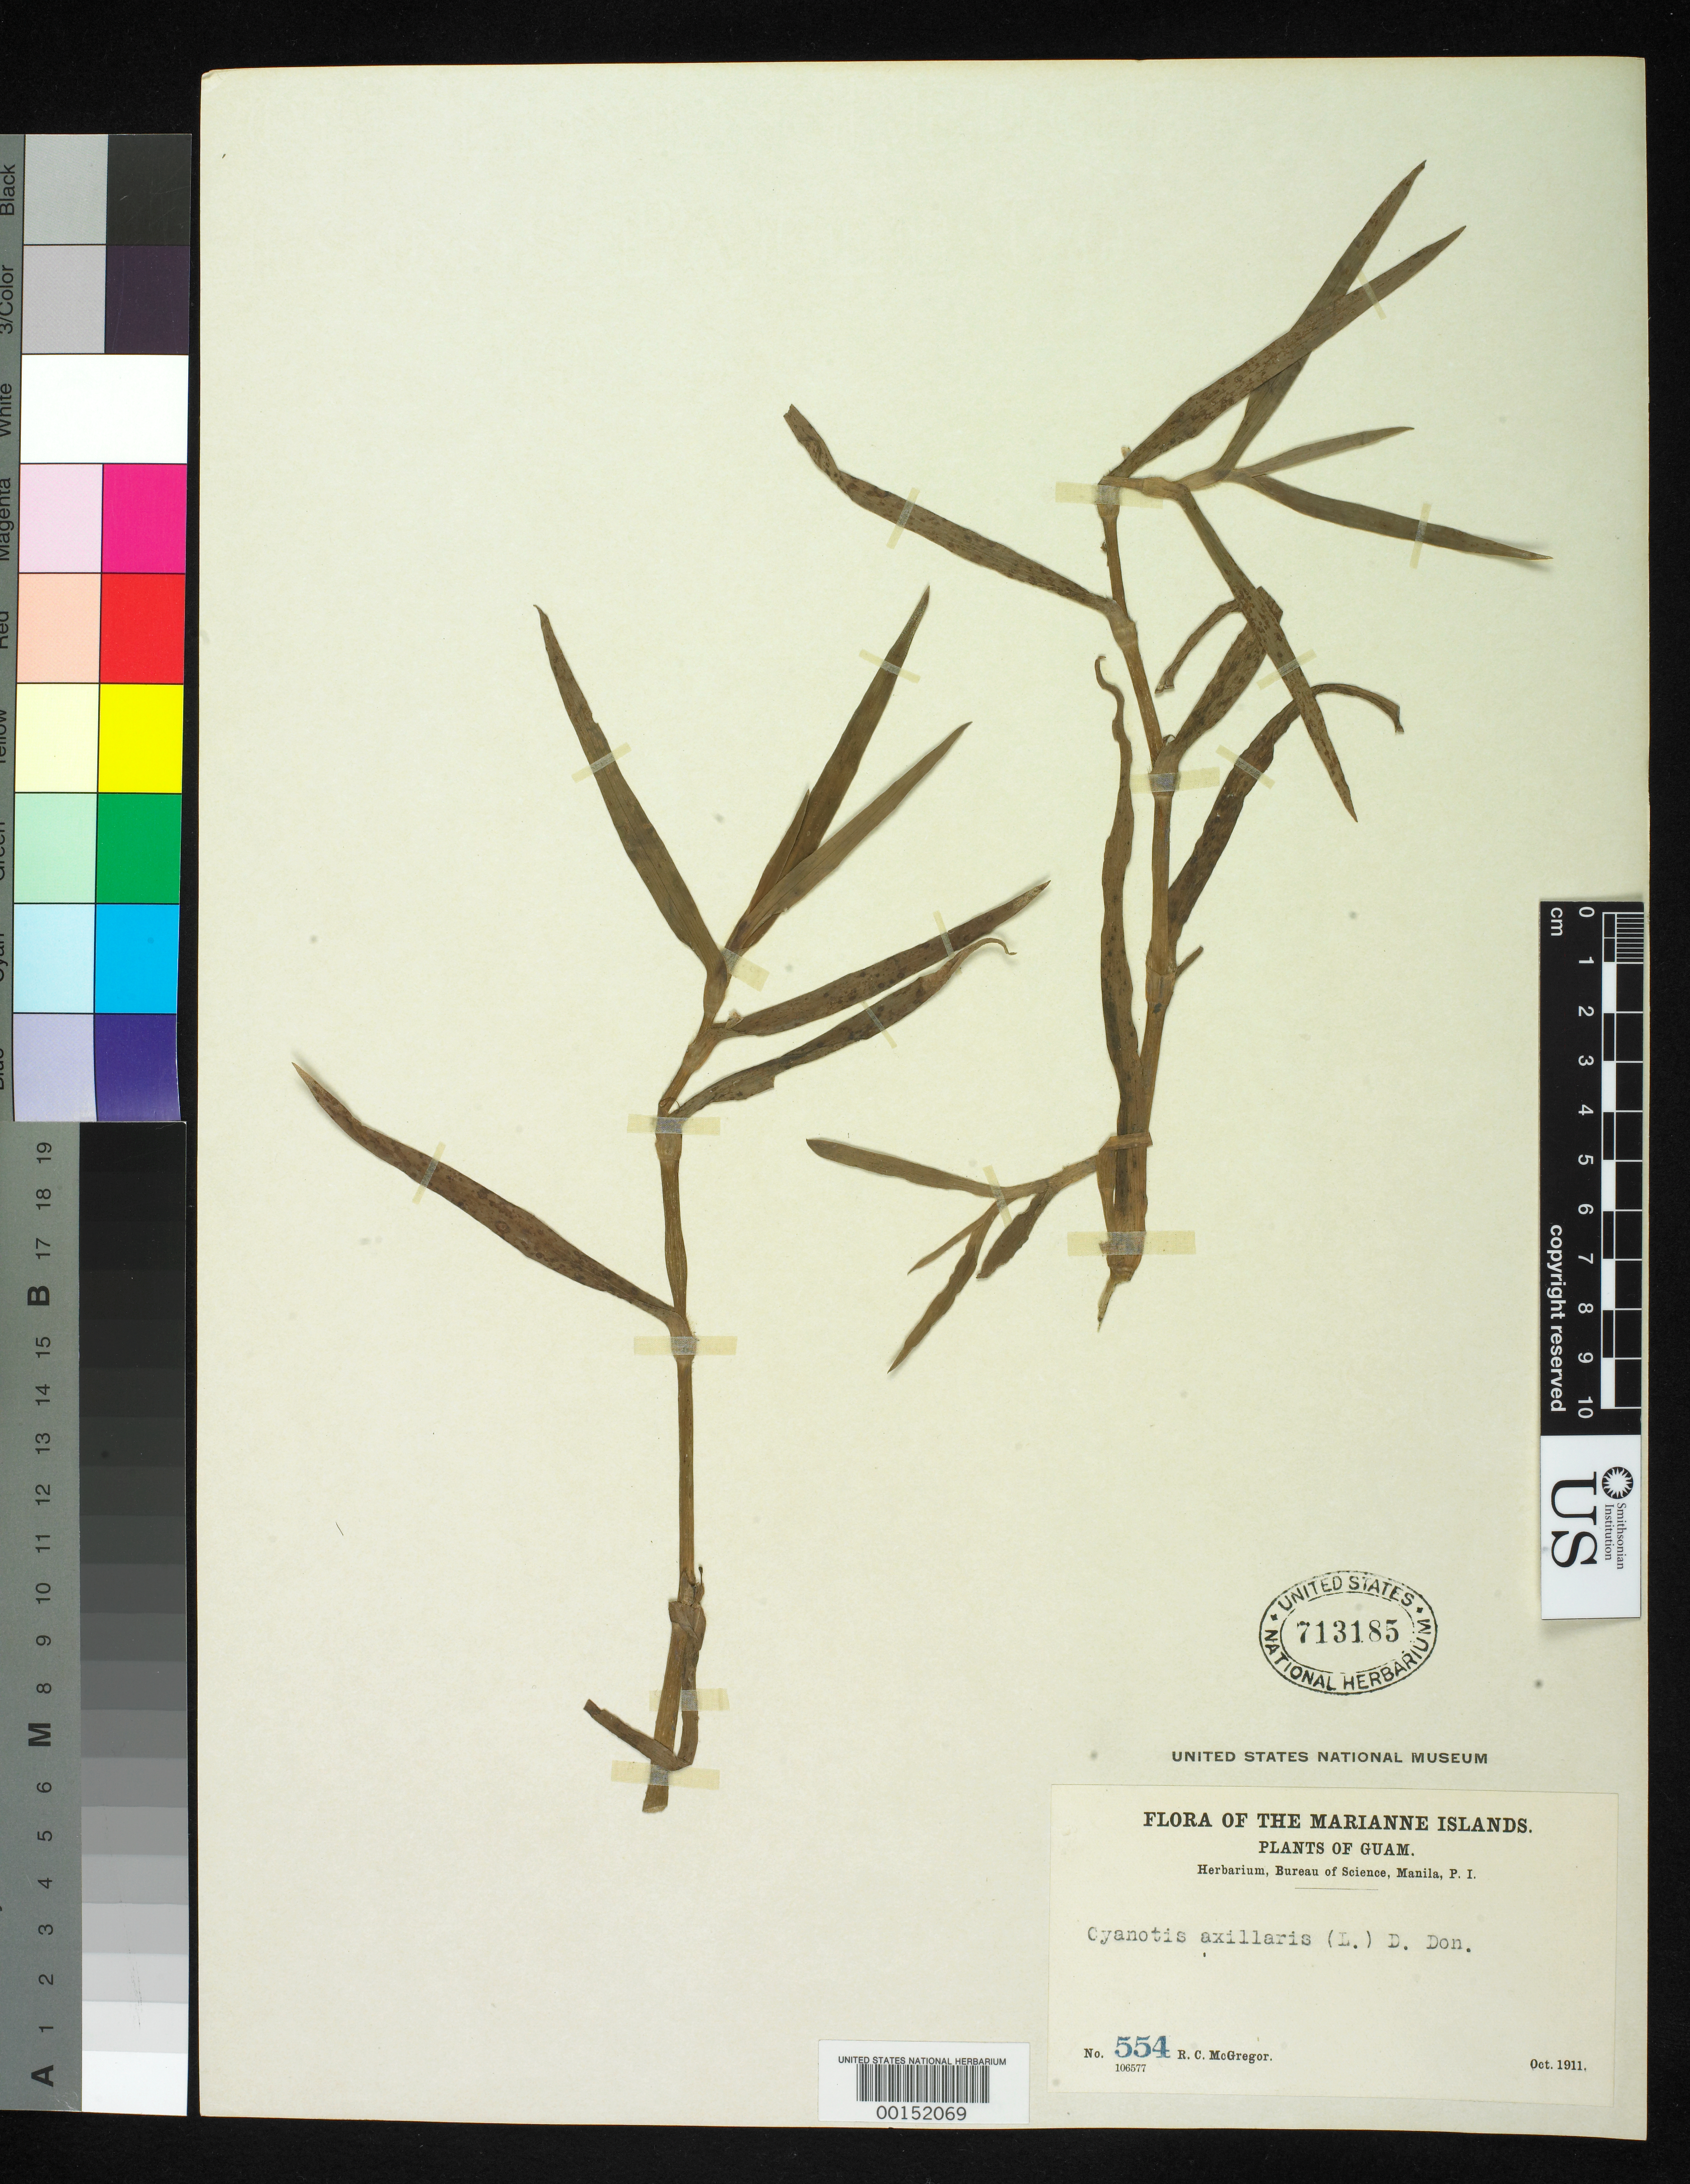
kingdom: Plantae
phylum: Tracheophyta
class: Liliopsida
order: Commelinales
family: Commelinaceae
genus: Cyanotis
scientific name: Cyanotis axillaris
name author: (L.) D. Don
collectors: R. C. McGregor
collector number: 554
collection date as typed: Oct 1911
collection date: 1911-10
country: Guam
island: Guam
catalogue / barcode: US 713185